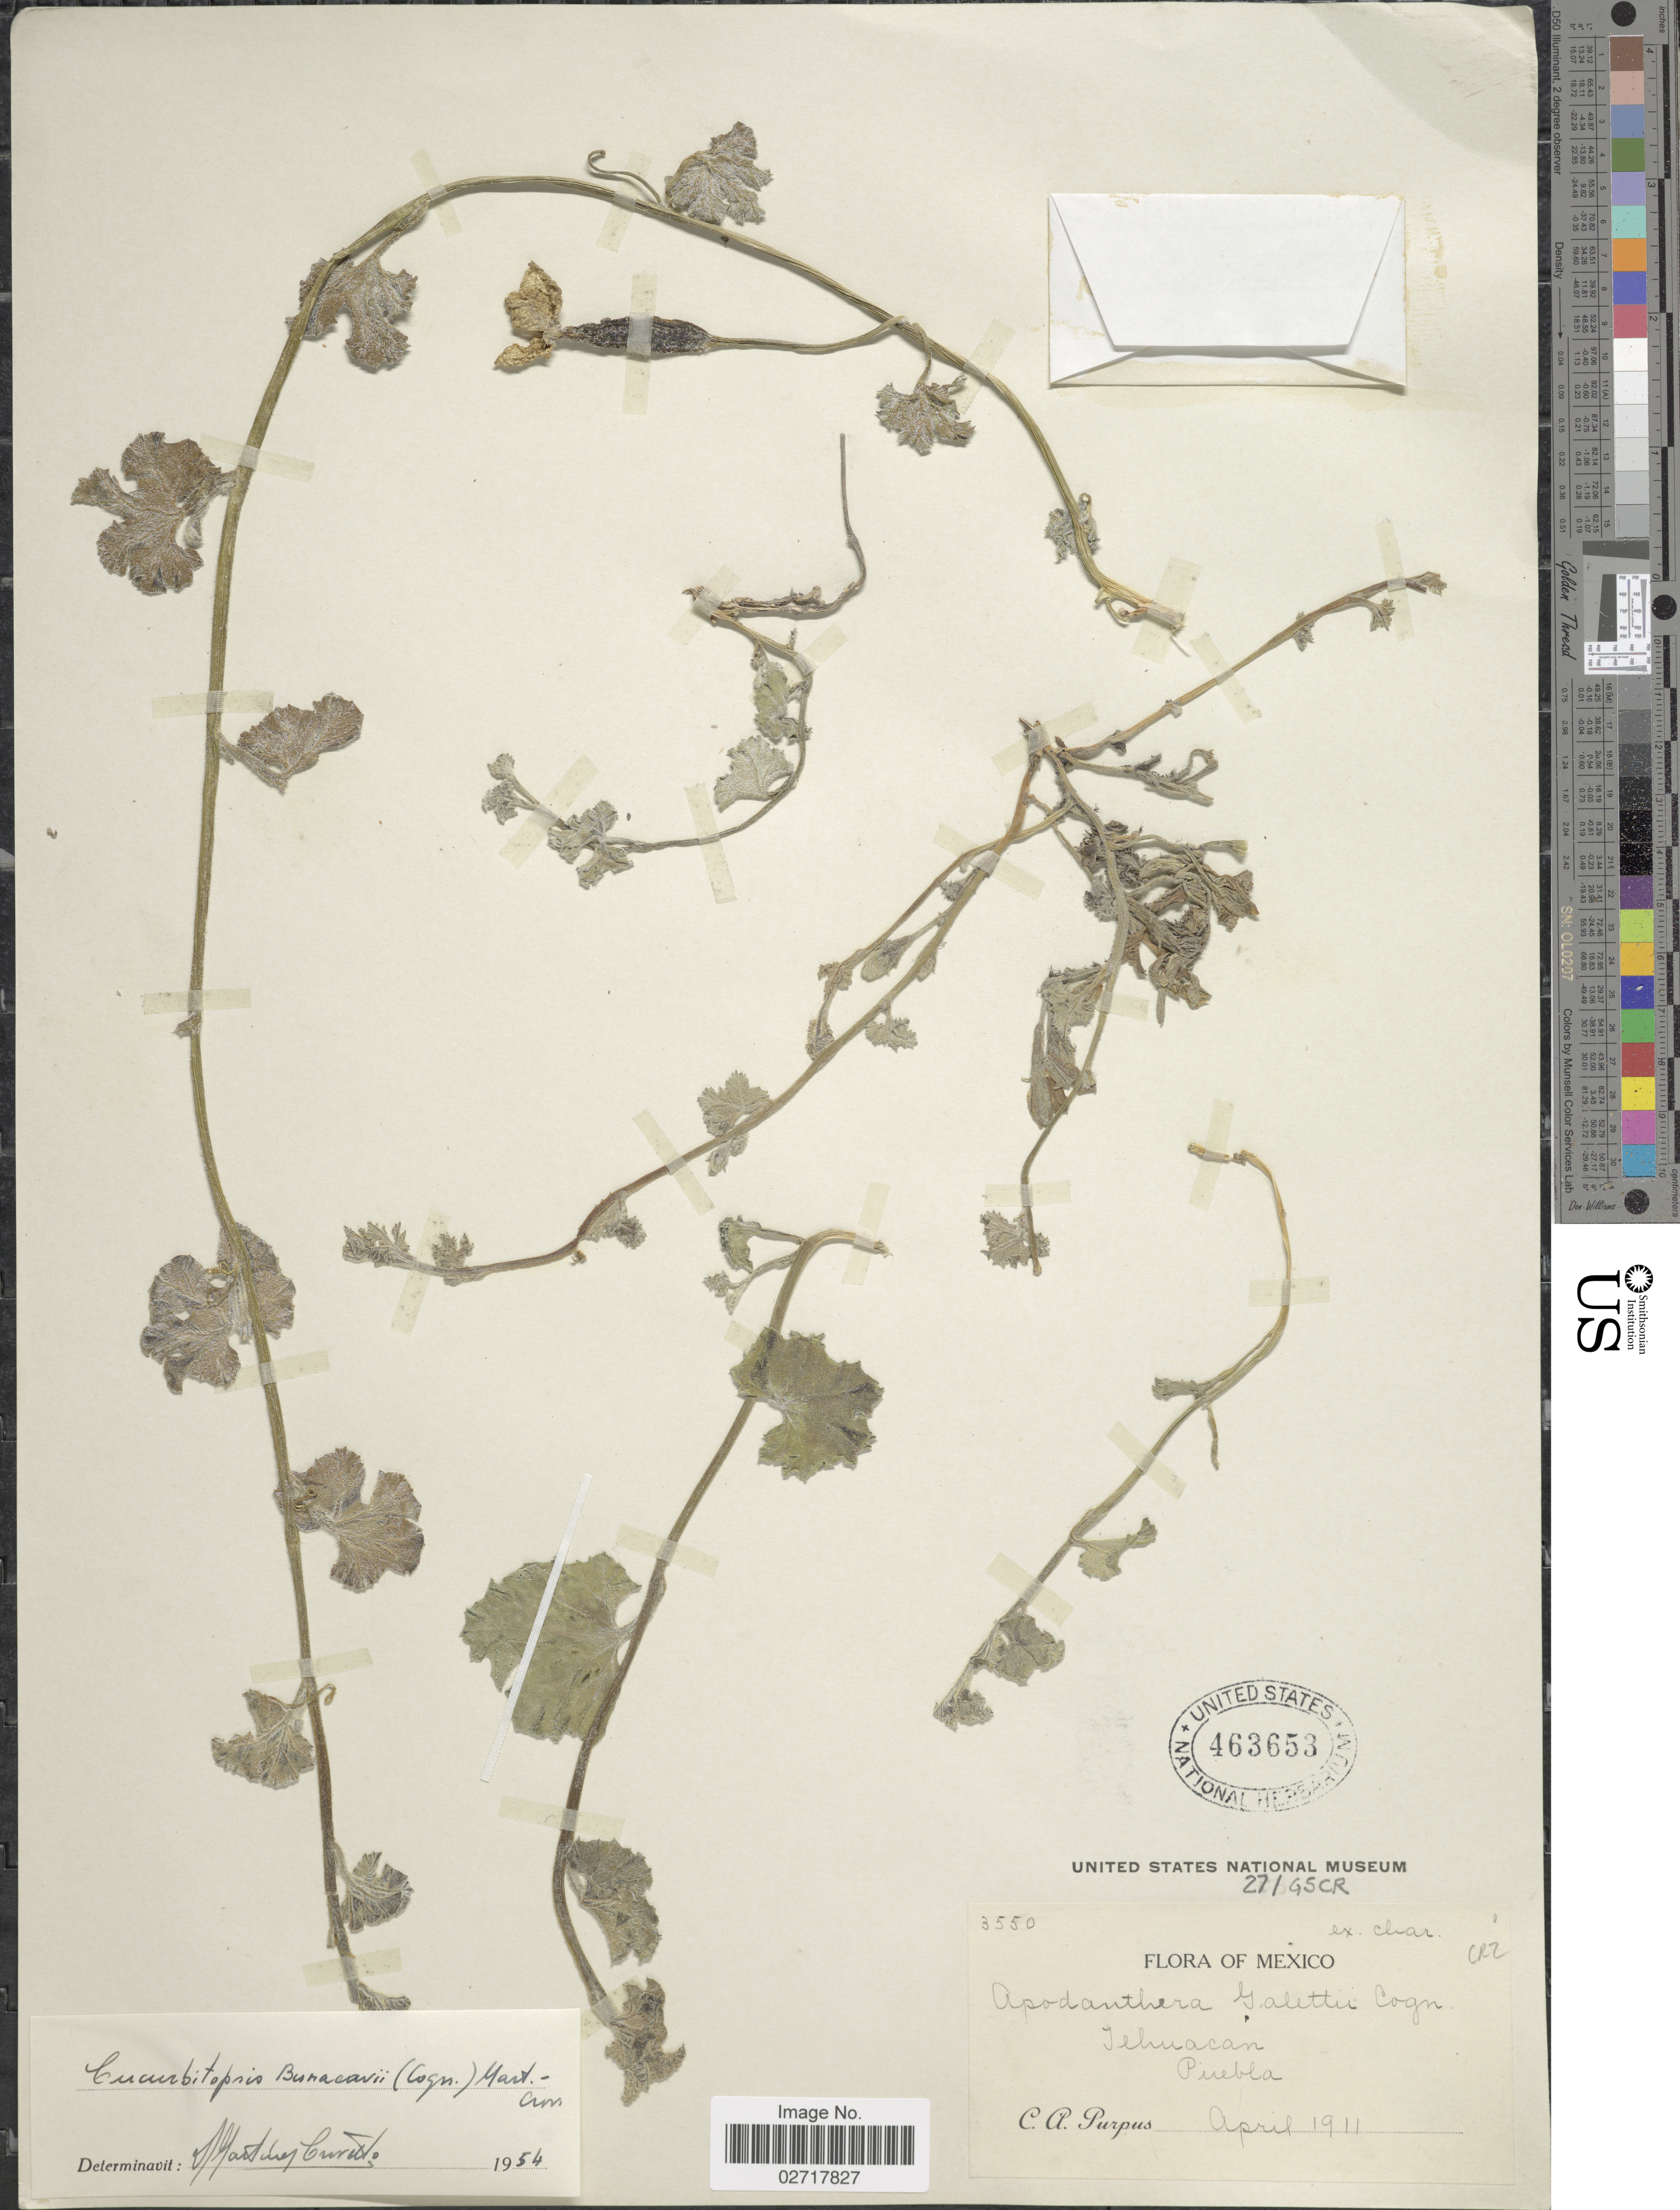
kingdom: Plantae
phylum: Tracheophyta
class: Magnoliopsida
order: Cucurbitales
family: Cucurbitaceae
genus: Apodanthera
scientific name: Apodanthera buraeavi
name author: Cogn.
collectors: C. A. Purpus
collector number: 3550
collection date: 1911-04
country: Mexico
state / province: Puebla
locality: Tehuacan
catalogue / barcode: US 463653